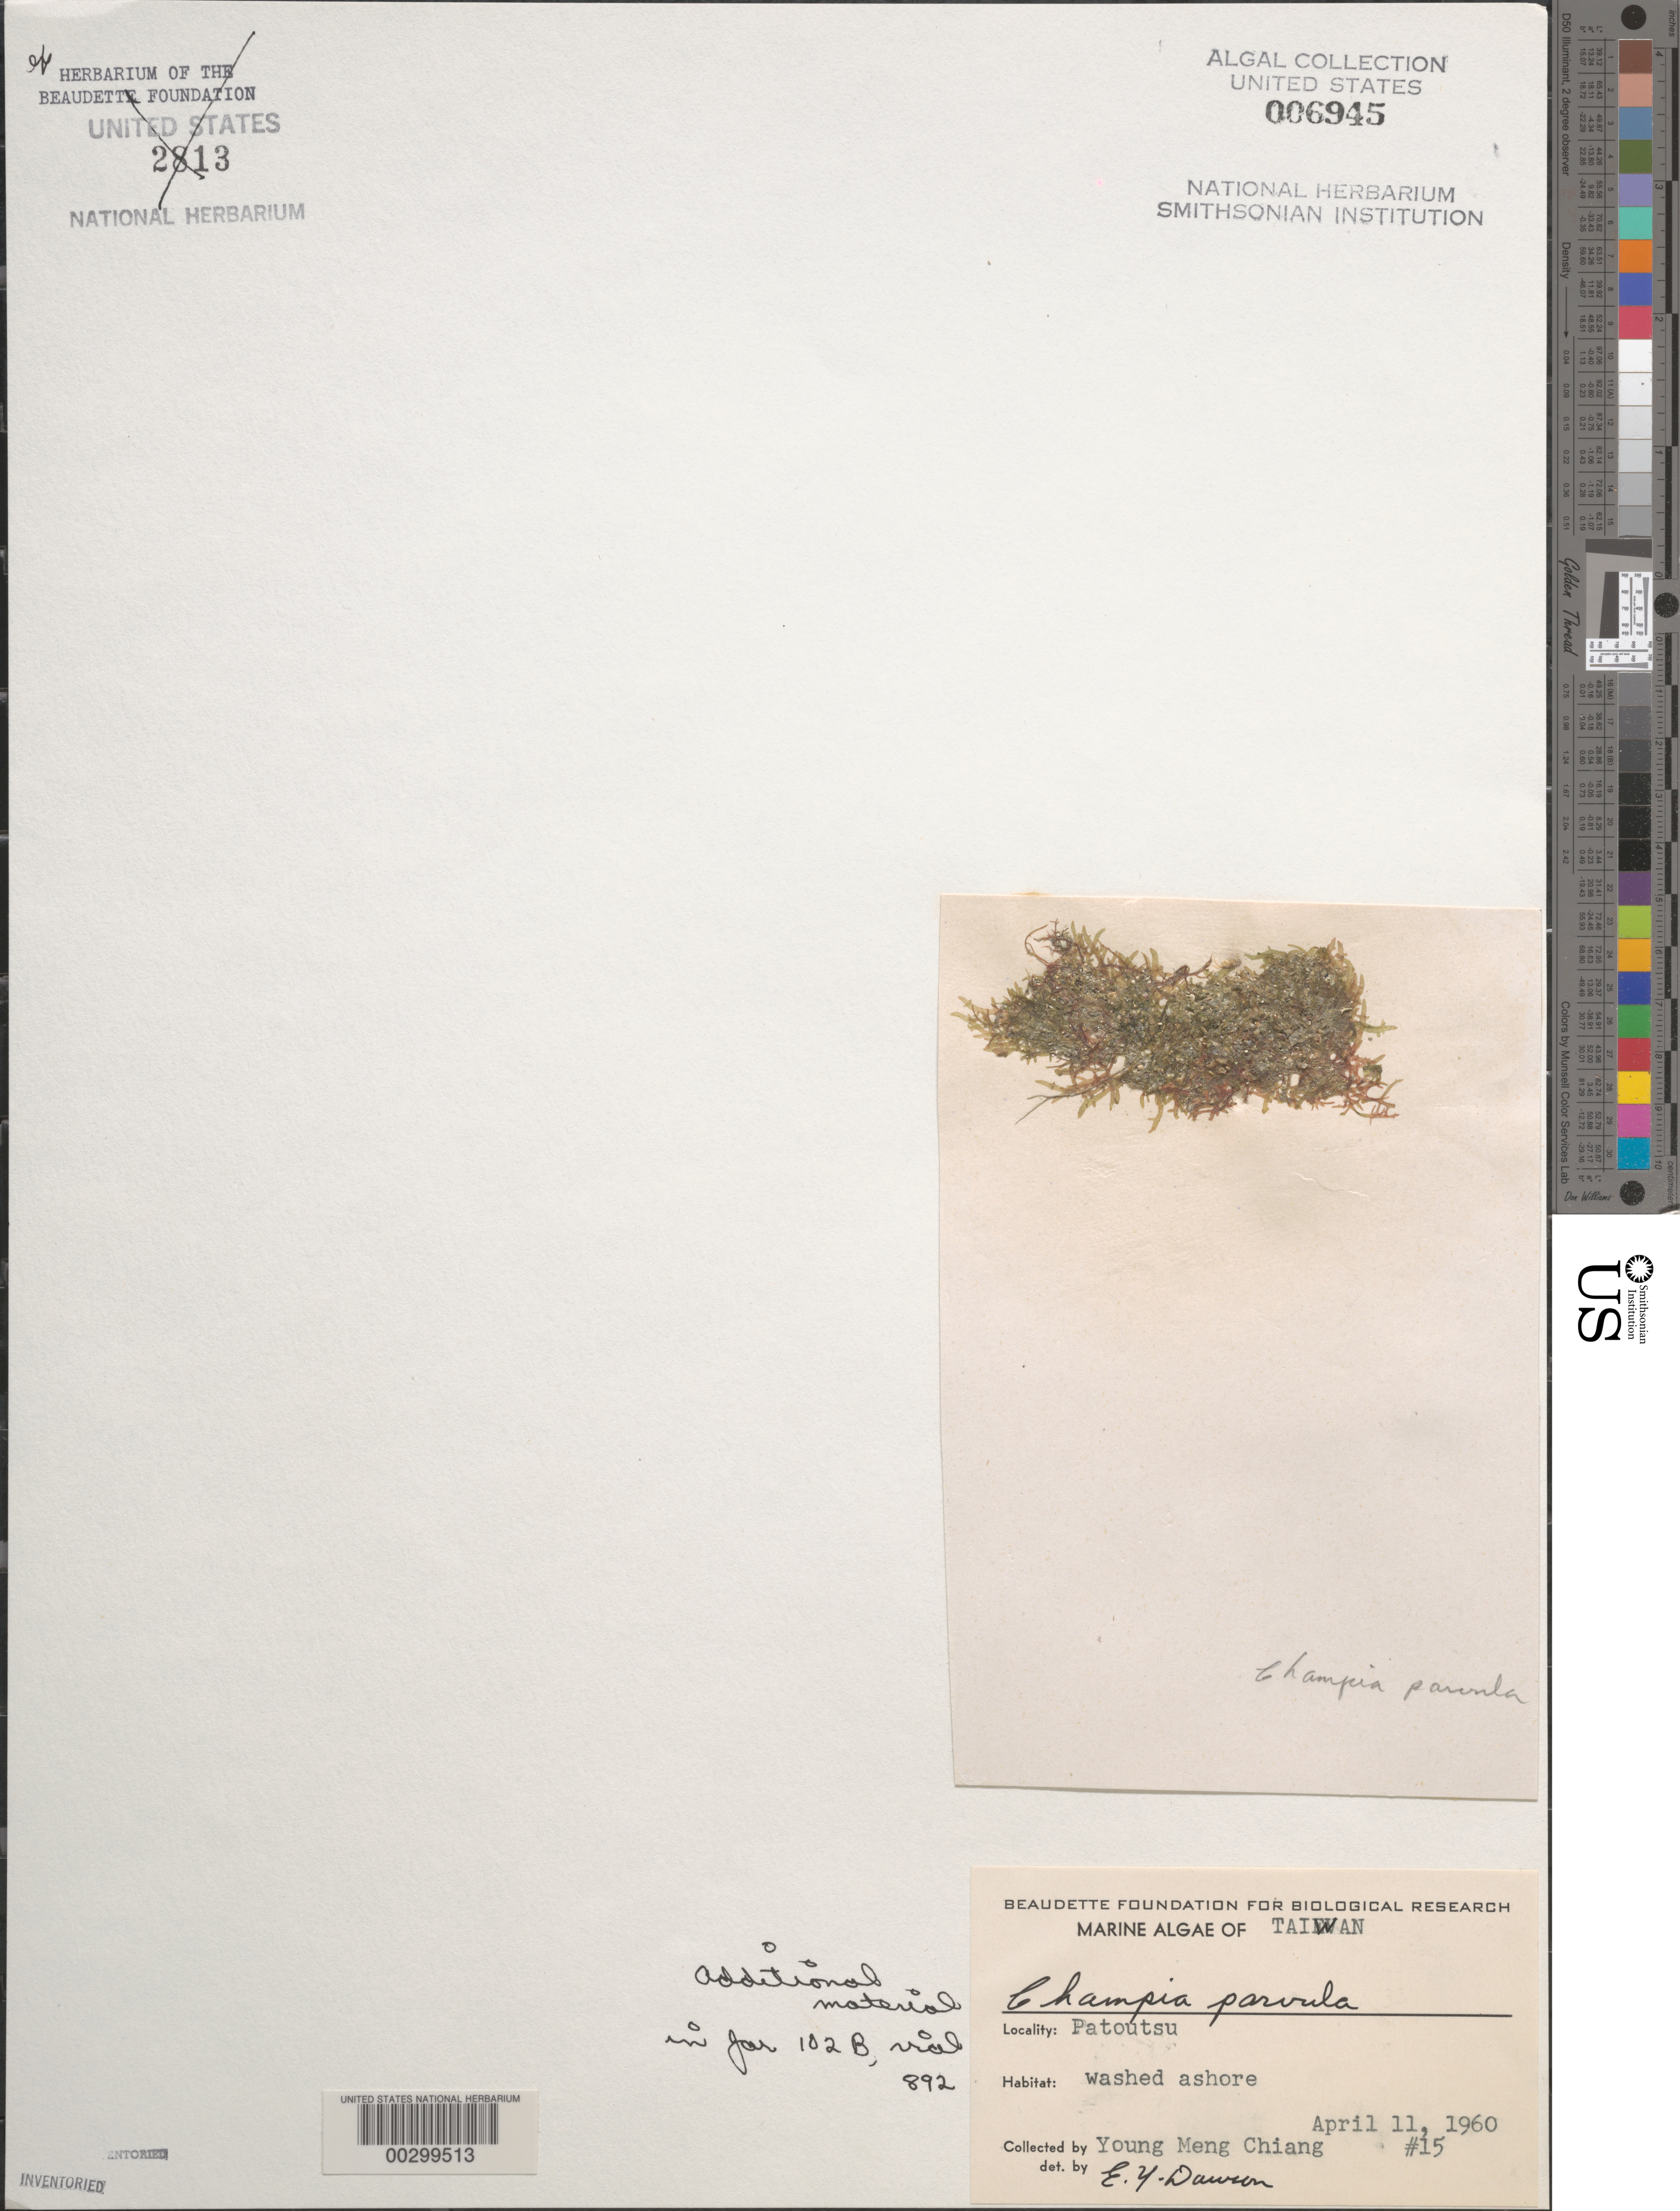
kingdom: Plantae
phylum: Rhodophyta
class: Florideophyceae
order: Rhodymeniales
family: Champiaceae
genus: Champia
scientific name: Champia parvula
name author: (C. Agardh) Harv.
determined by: Dawson, E. Y.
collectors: Y. Chiang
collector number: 15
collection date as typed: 11 Apr 1960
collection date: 1960-04-11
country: Taiwan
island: Taiwan [Formosa]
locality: Patoutsu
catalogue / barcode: US 6945